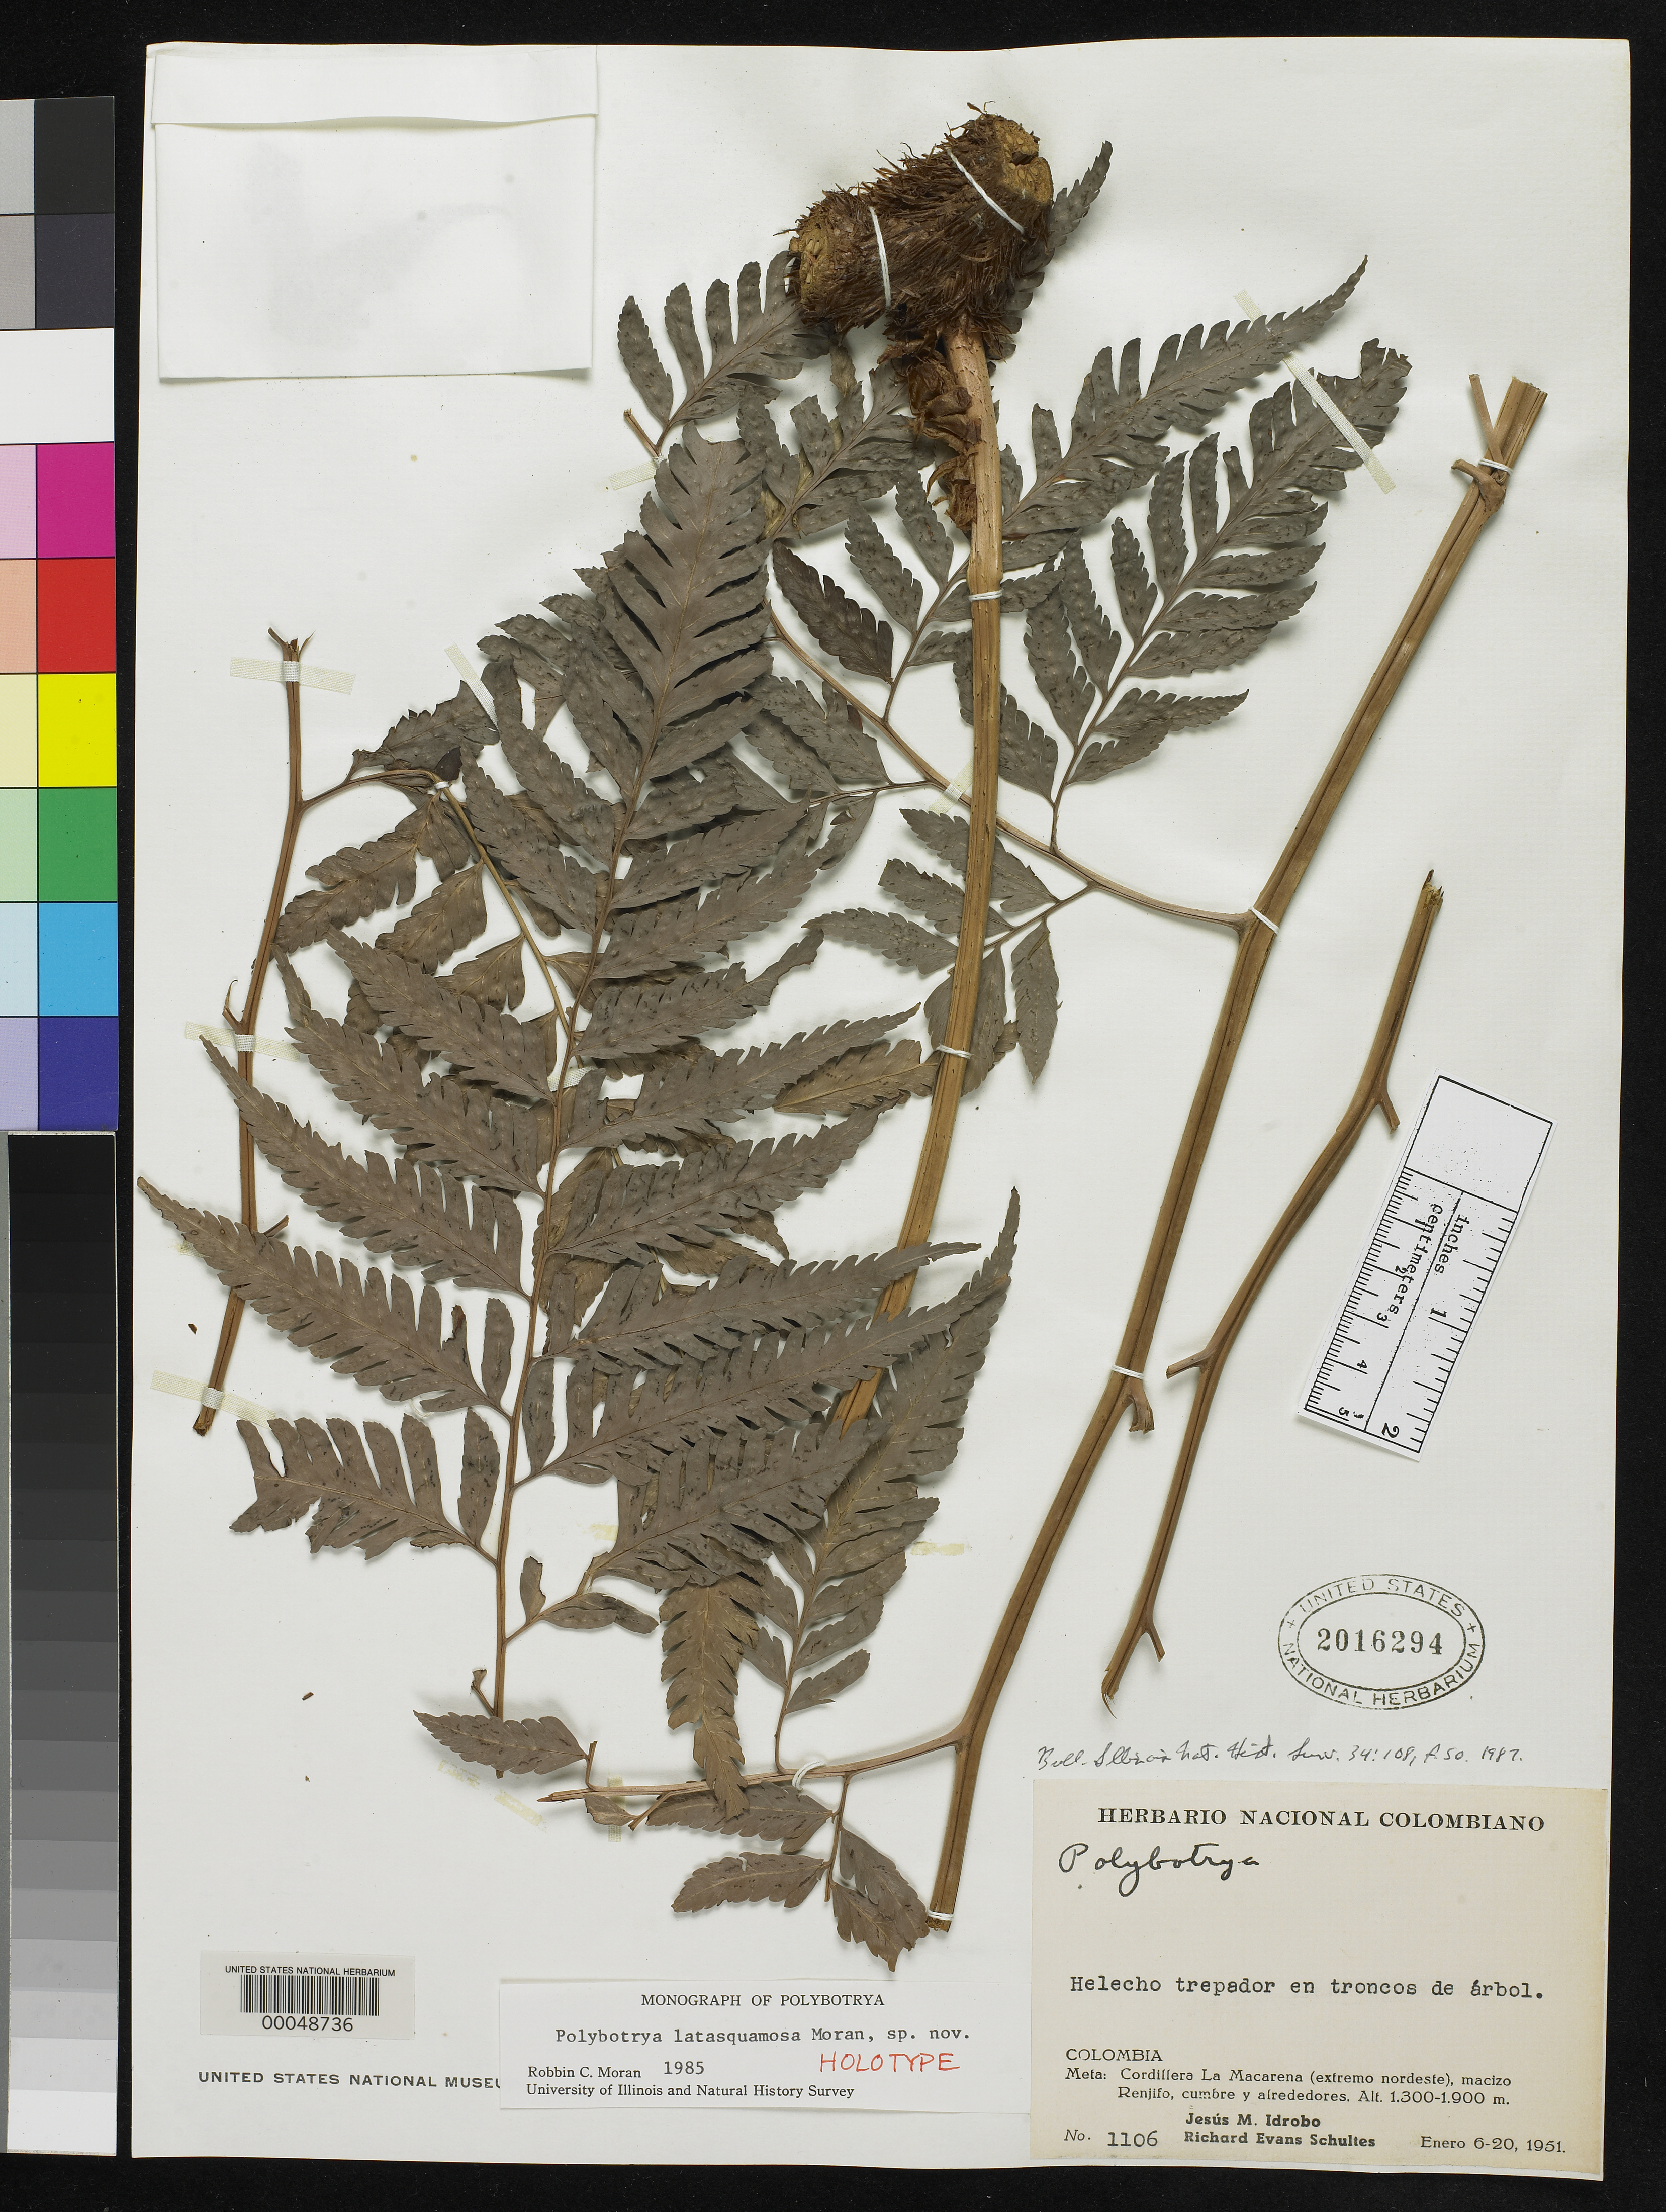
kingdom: Plantae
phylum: Tracheophyta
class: Polypodiopsida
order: Polypodiales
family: Dryopteridaceae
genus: Polybotrya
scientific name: Polybotrya latesquamosa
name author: R.C. Moran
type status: Holotype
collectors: J. M. Idrobo & R. E. Schultes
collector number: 1106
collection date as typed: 06 Jan 1961 to 20 Jan 1961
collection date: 1961-01-06/1961-01-20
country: Colombia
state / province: Meta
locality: Extreme NEpart of Cordillera La Macarena, Renjifo Massif, summit and vicinity.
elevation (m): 1300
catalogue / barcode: US 2016294